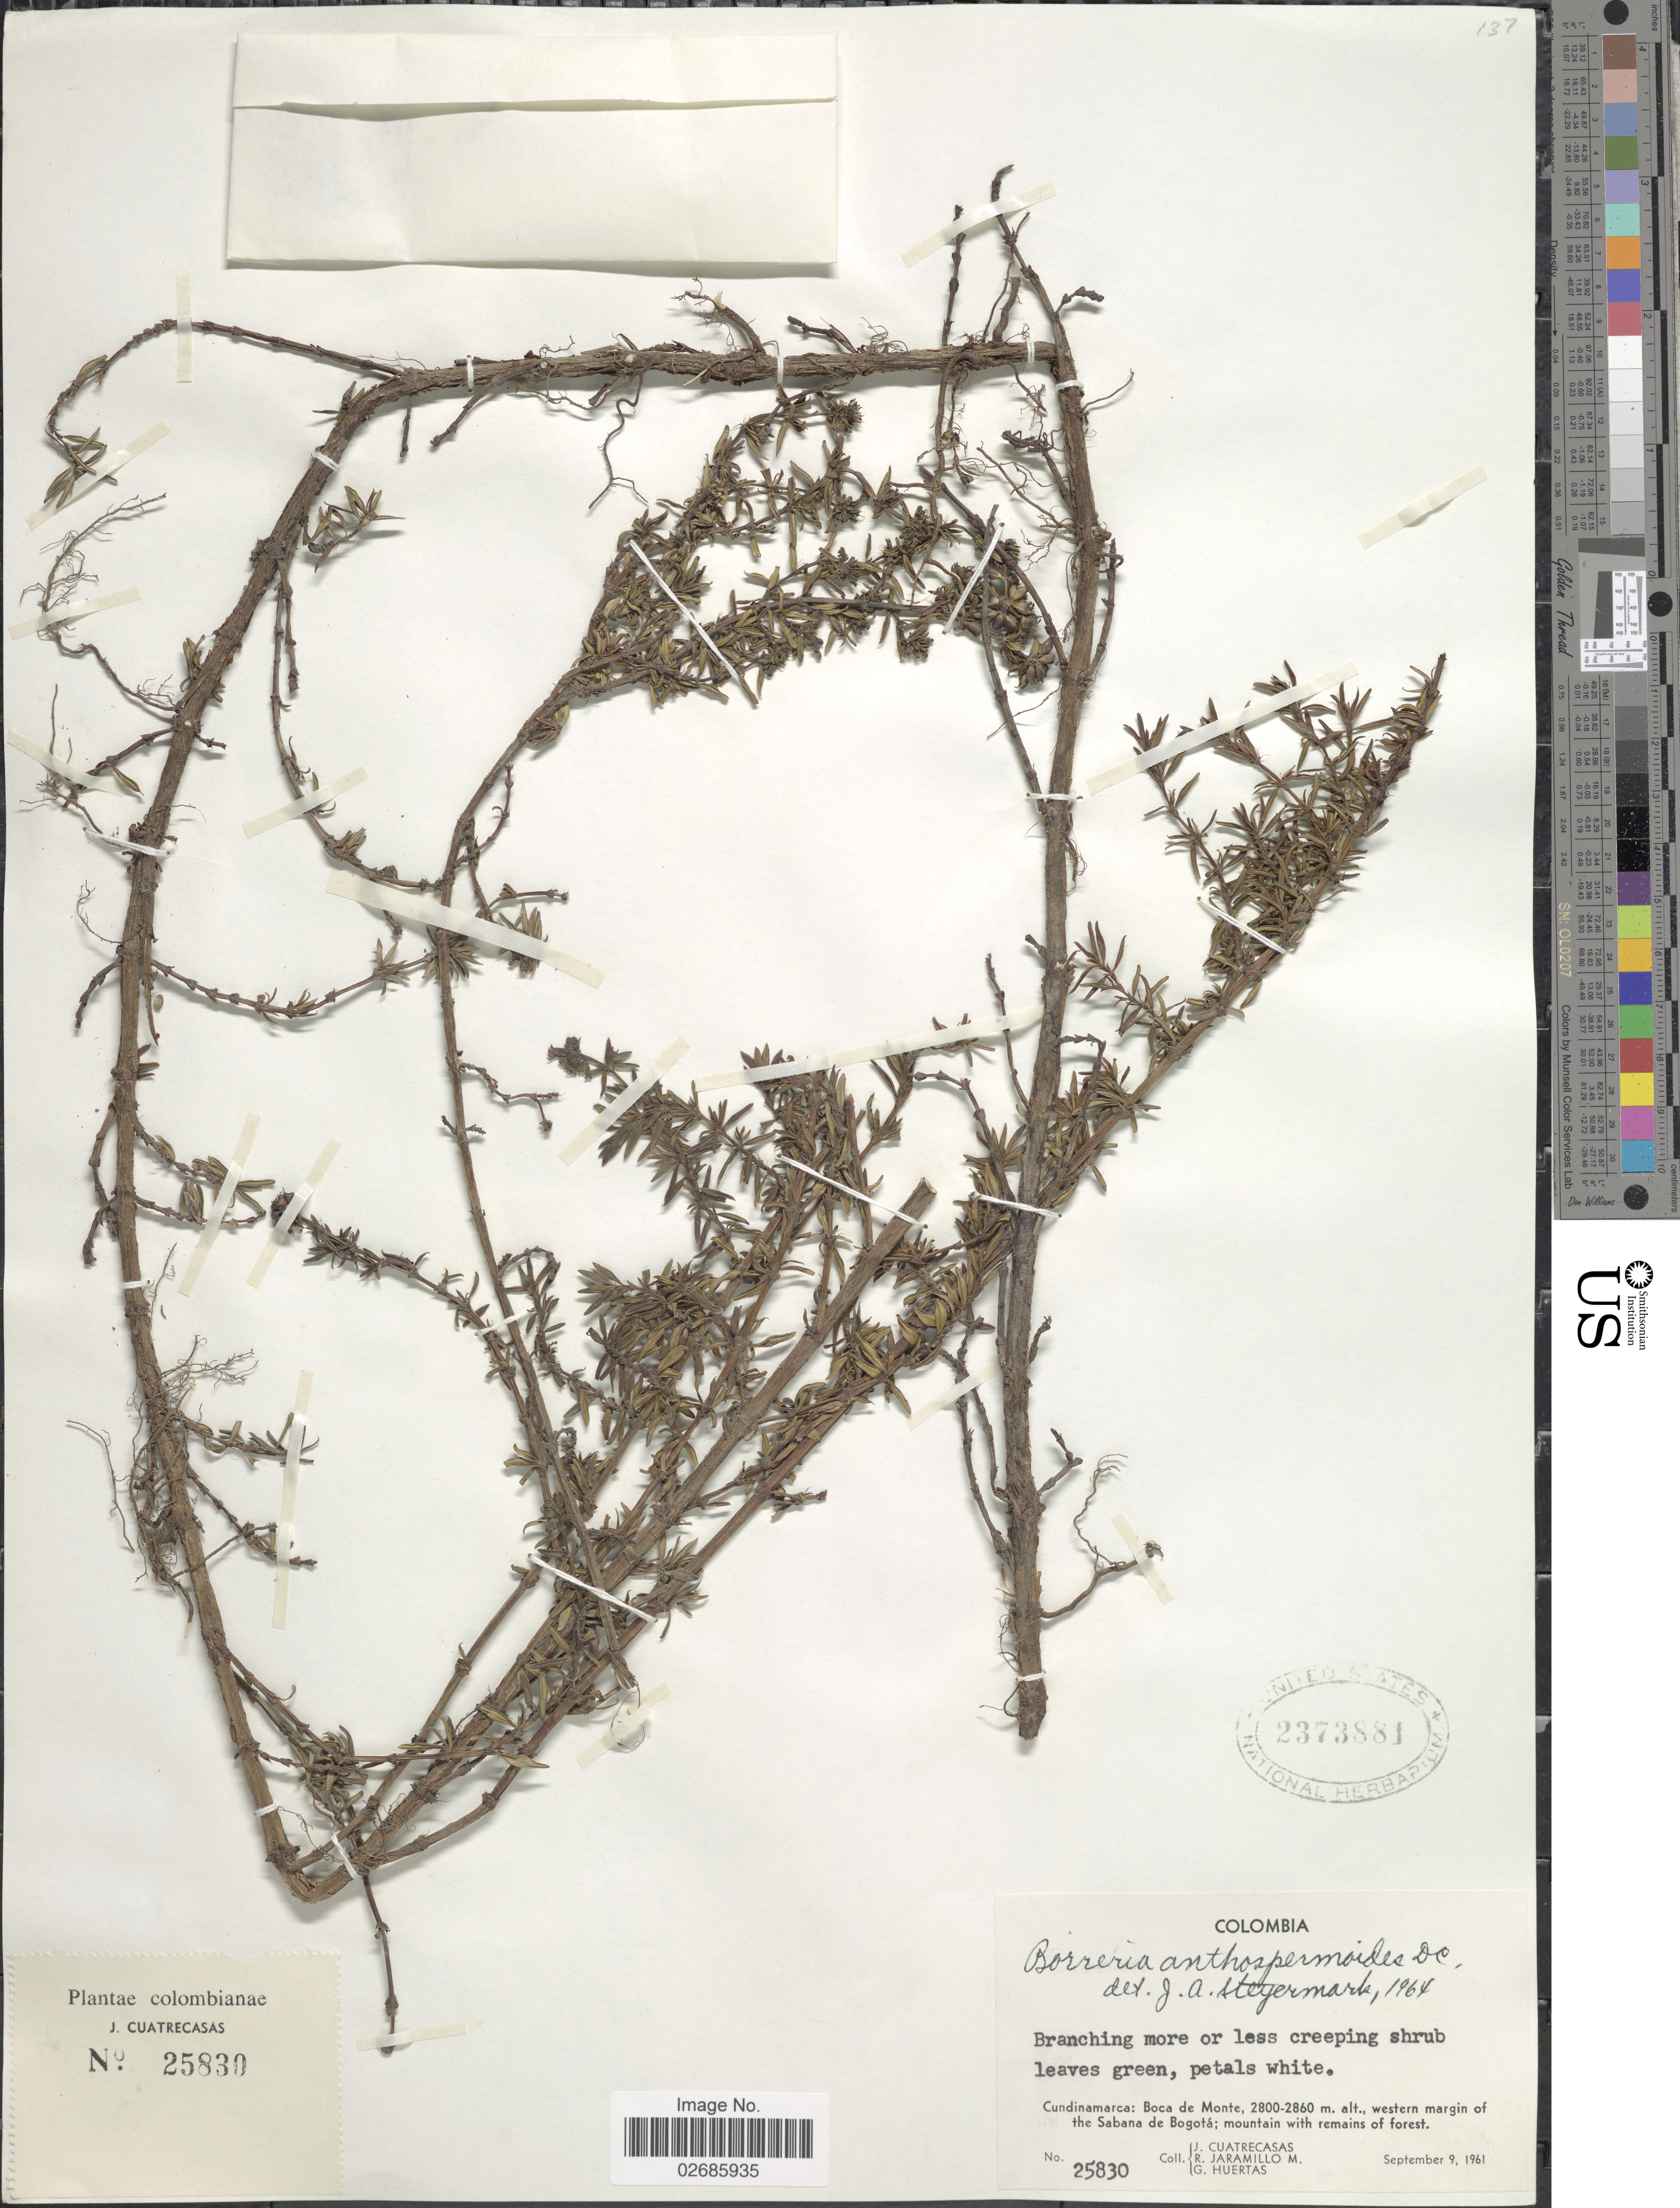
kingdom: Plantae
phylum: Tracheophyta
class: Magnoliopsida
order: Gentianales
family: Rubiaceae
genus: Borreria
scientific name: Borreria anthospermoides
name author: DC.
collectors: J. Cuatrecasas, R. Jaramillo M. & G. Huertas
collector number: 25830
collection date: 1961-09-09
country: Colombia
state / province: Cundinamarca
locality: Boca de Monte., western margin of the Sabana de Bogotá; mountain with remains of forest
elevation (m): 2800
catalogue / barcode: US 2373881